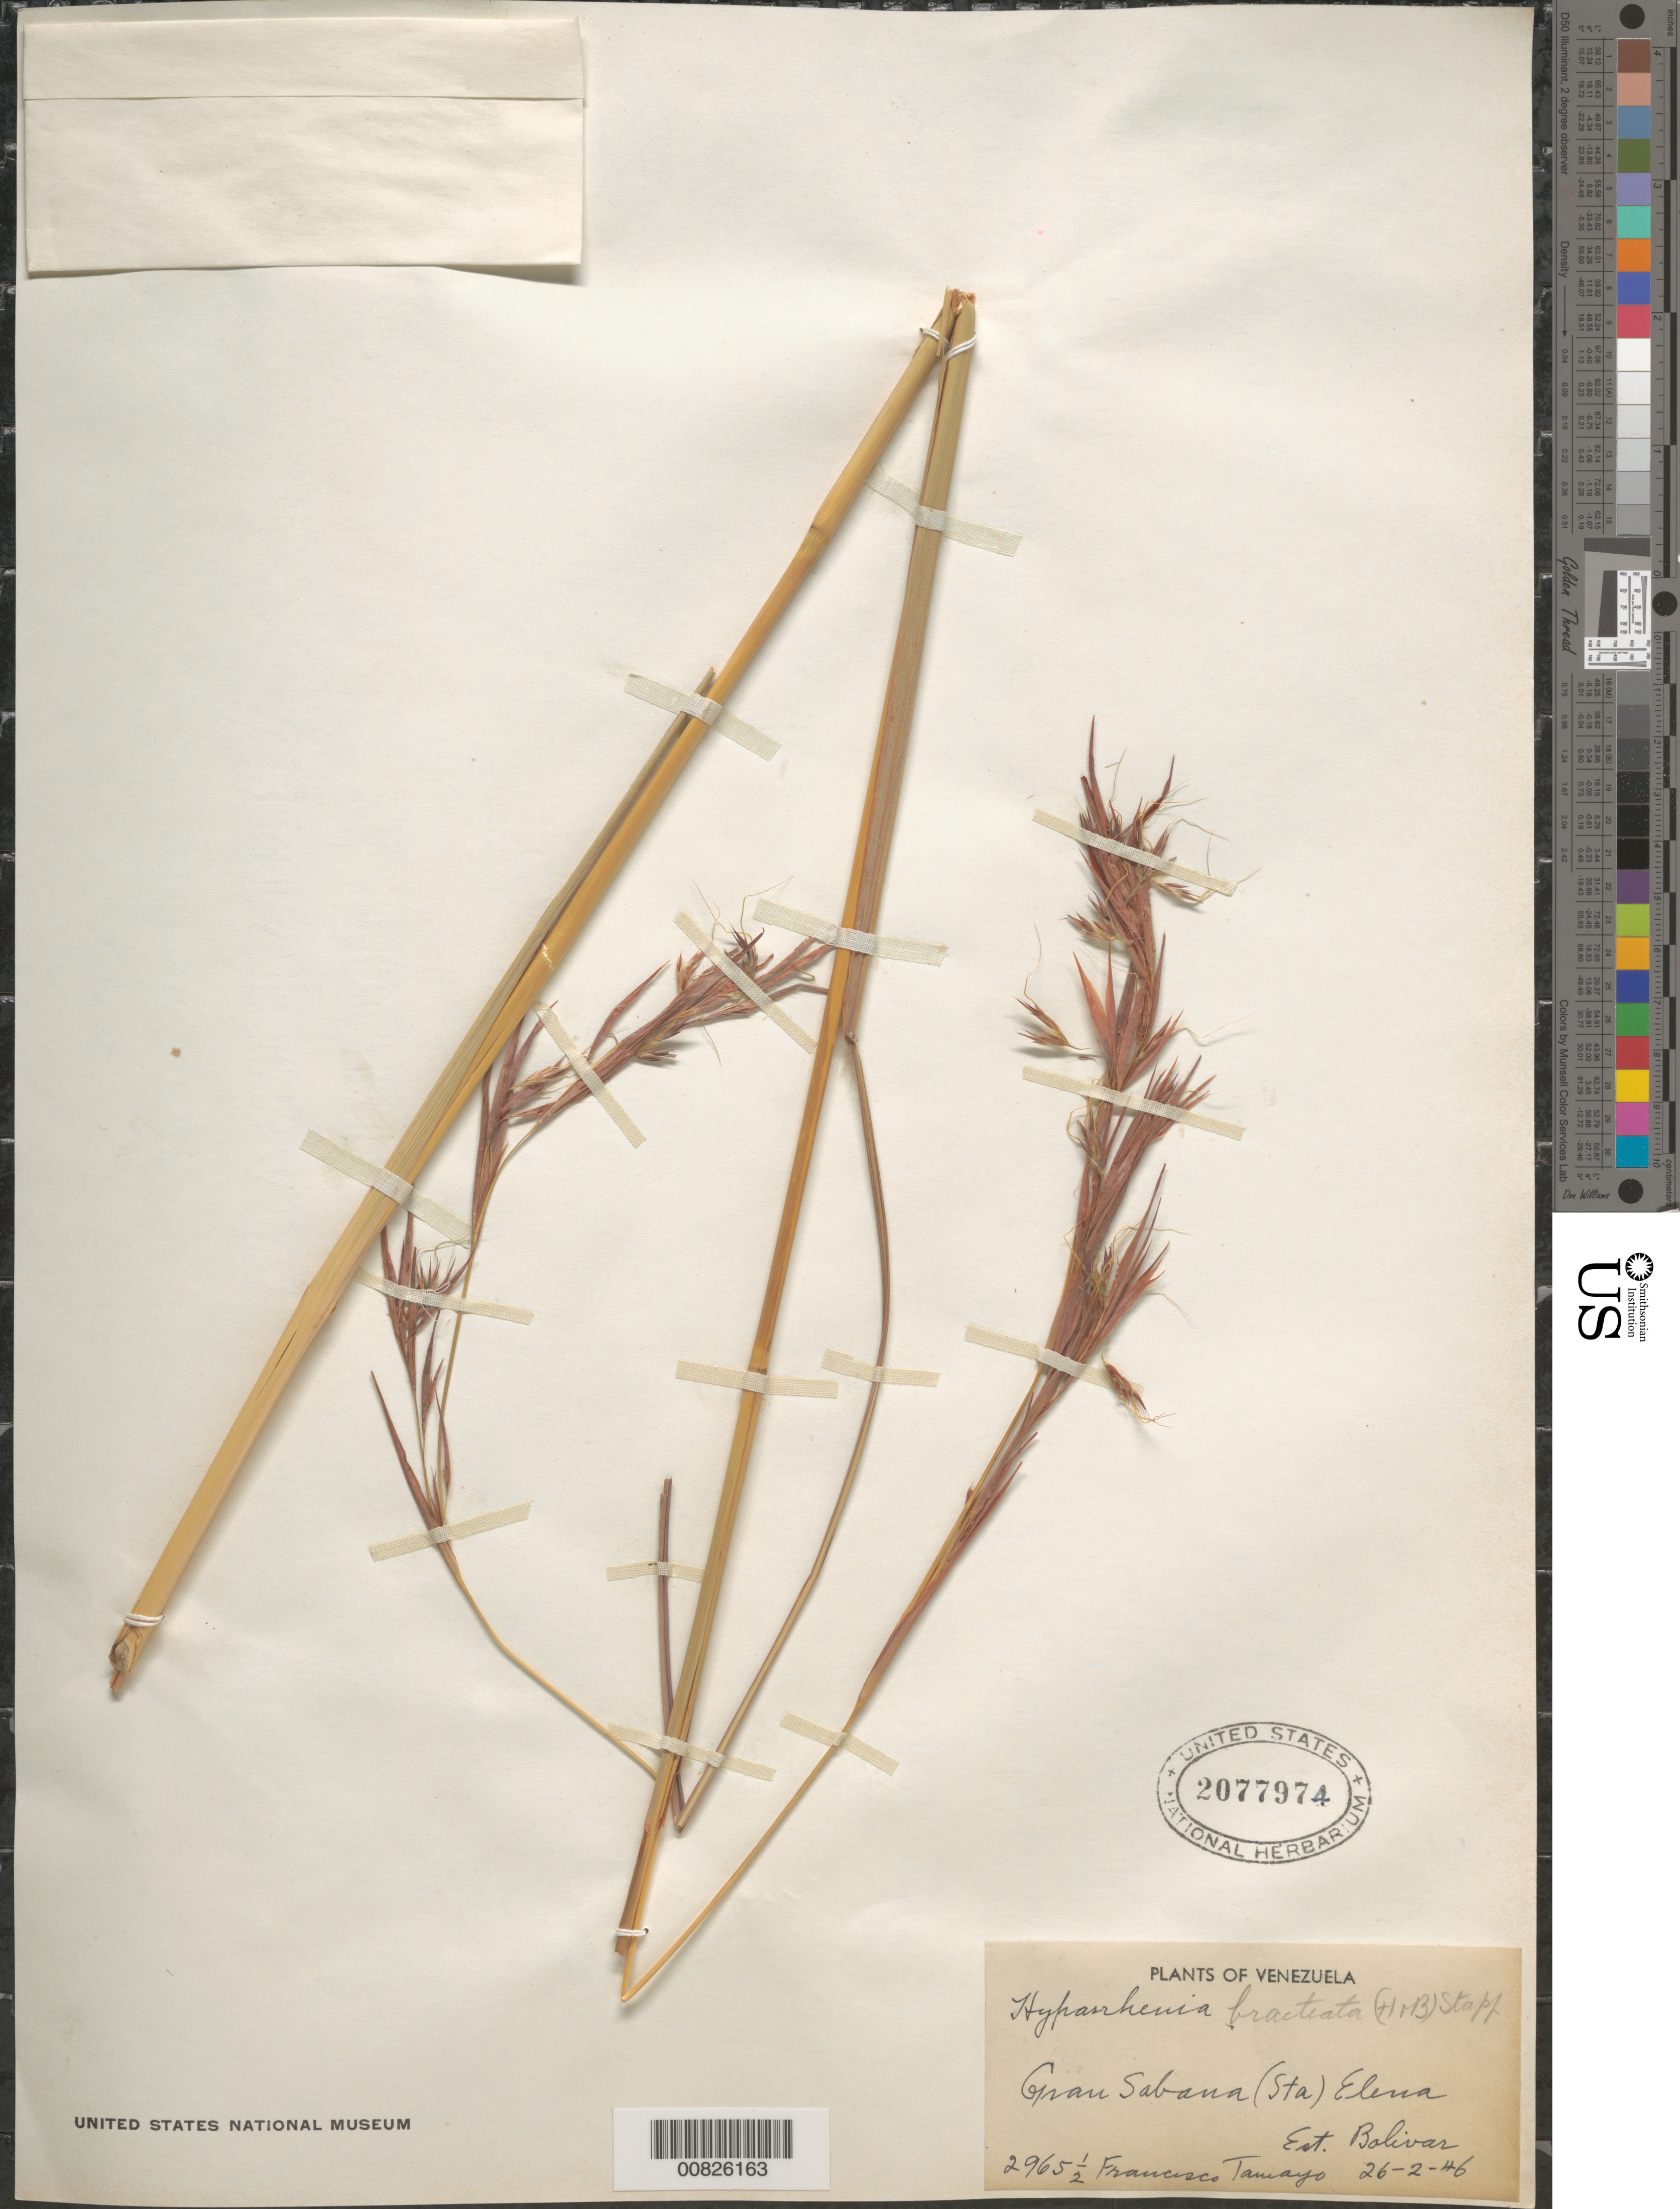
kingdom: Plantae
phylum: Tracheophyta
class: Liliopsida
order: Poales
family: Poaceae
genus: Hyparrhenia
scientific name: Hyparrhenia bracteata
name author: (Willd.) Stapf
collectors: F. Tamayo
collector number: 2965 ½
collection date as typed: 26-Feb-46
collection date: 1946-02-26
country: Venezuela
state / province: Bolívar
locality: Gran Sabana, Sta. Elena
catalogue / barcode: US 2077974